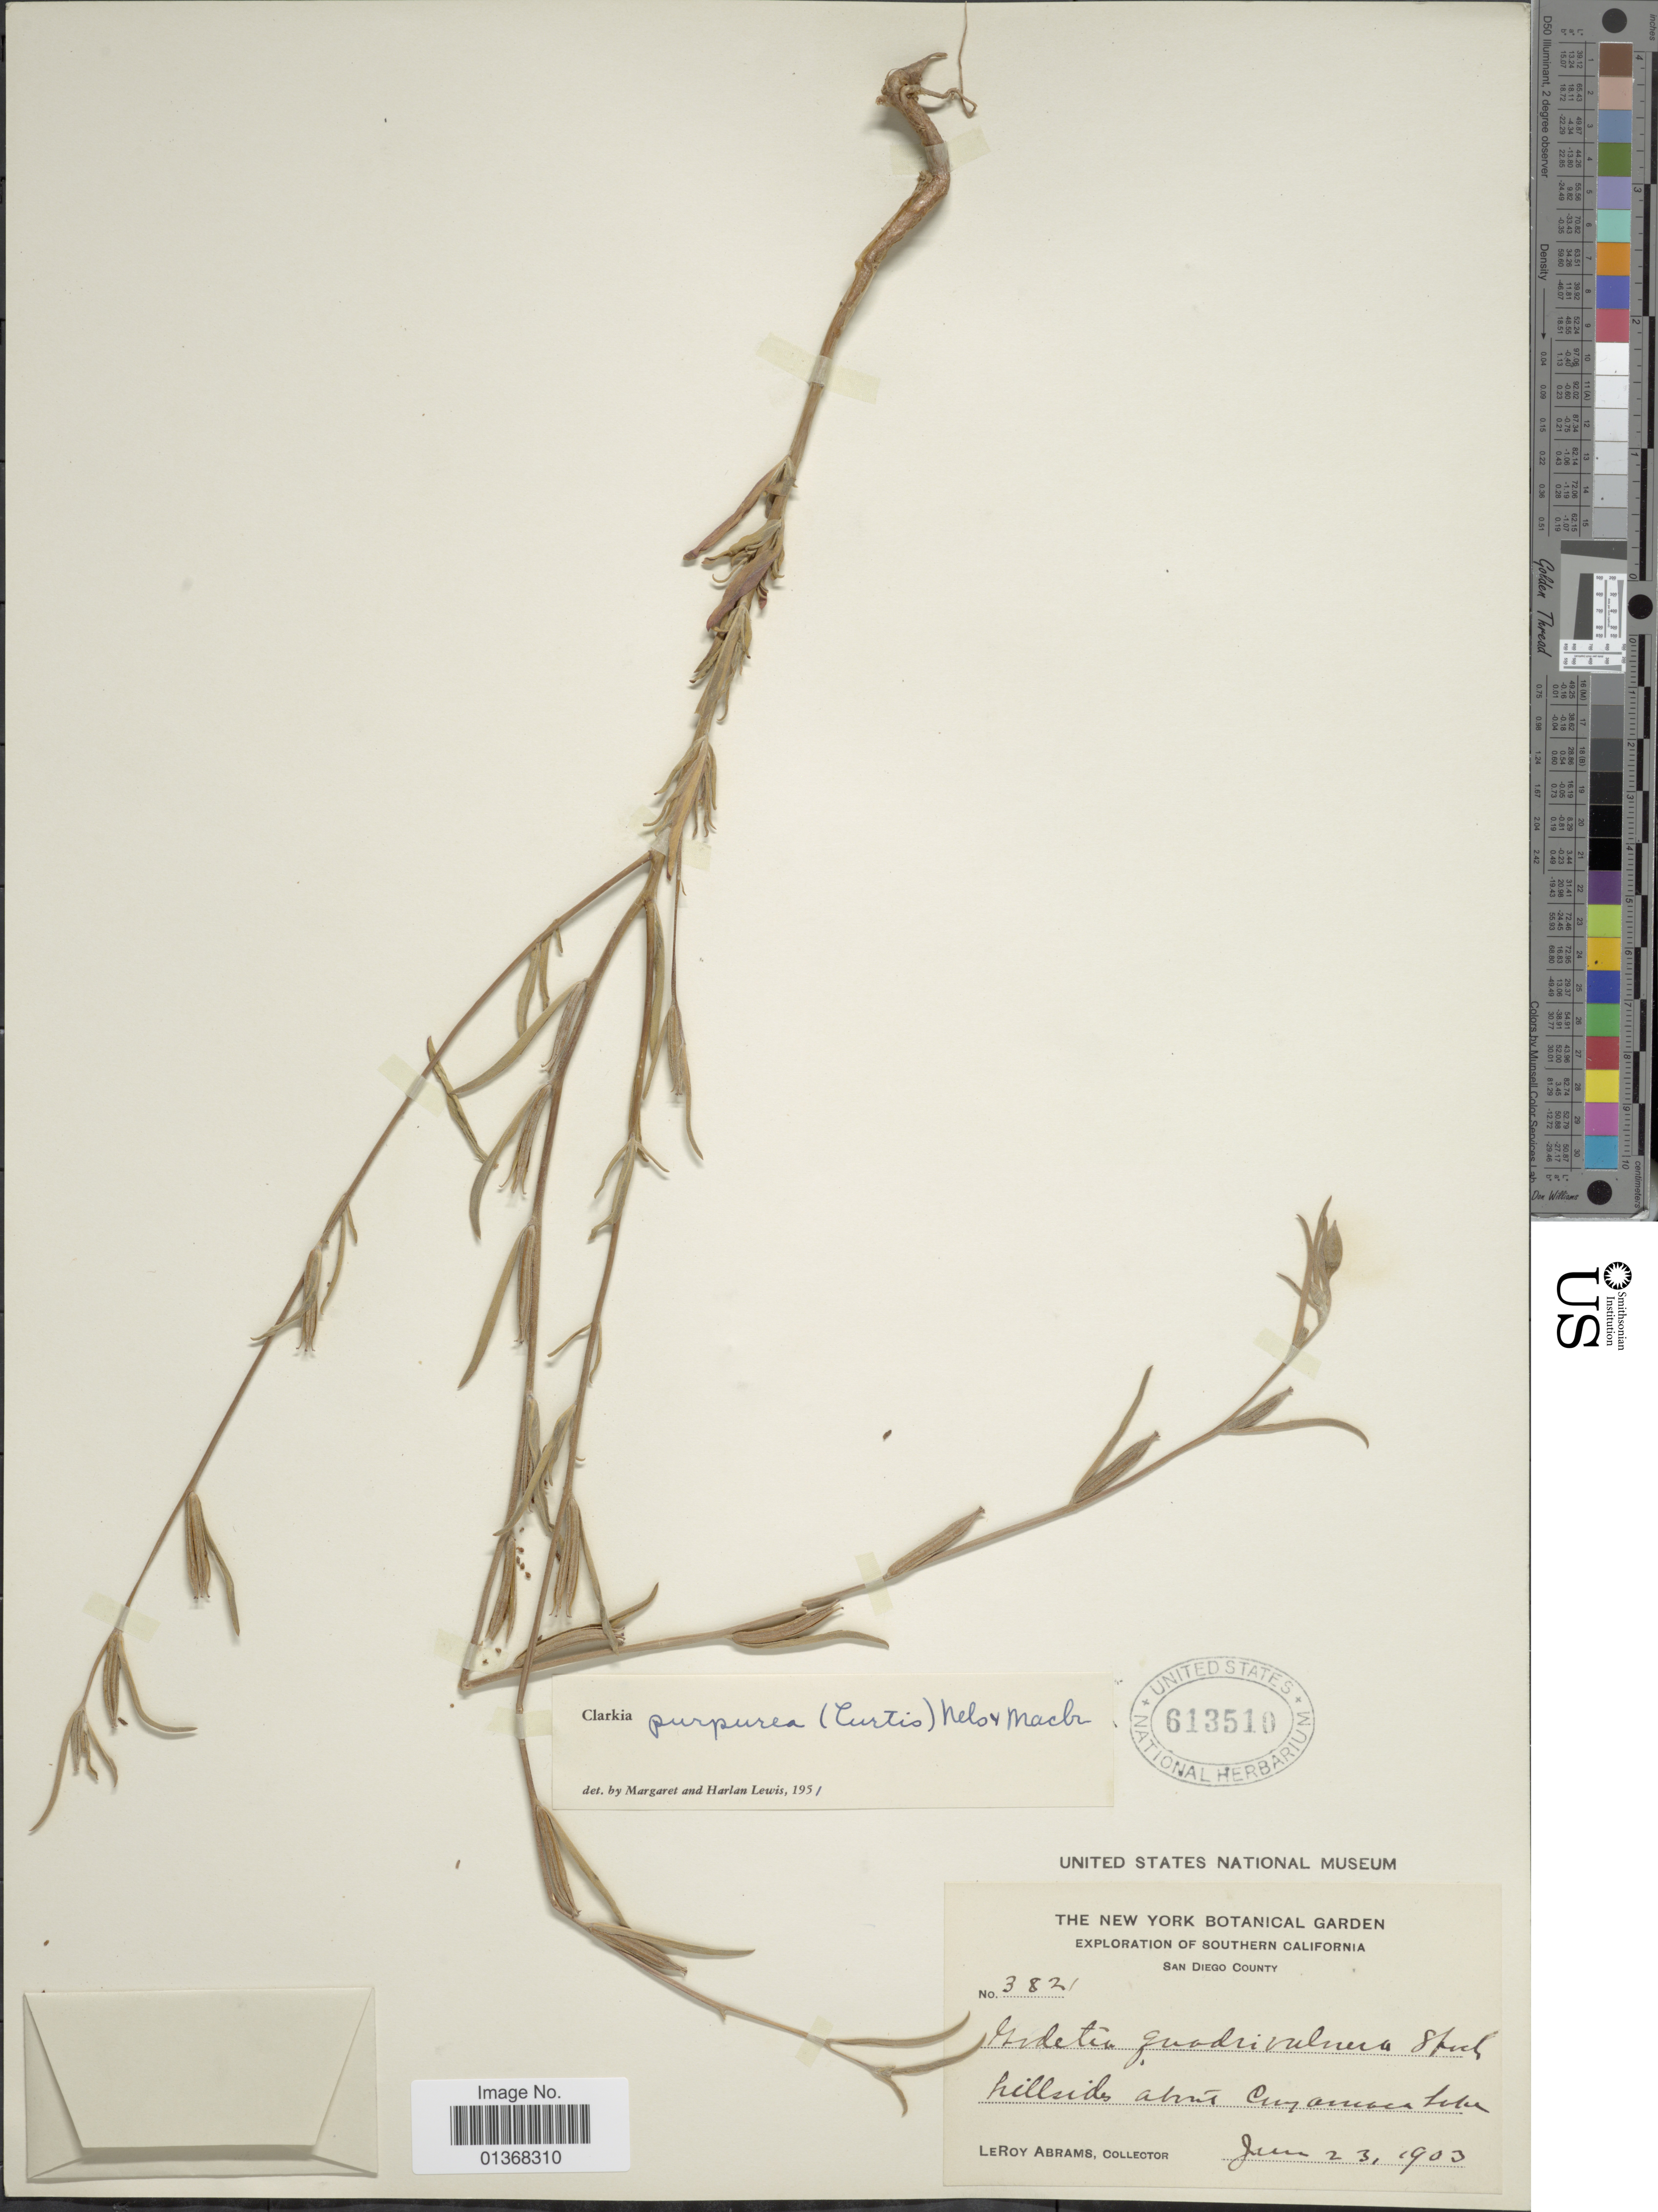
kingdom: Plantae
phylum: Tracheophyta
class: Magnoliopsida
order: Myrtales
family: Onagraceae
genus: Clarkia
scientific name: Clarkia purpurea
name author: (Curtis) A. Nelson & J.F. Macbr.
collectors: L. Abrams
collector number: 3821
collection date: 1903-06-23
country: United States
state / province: California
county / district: San Diego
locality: Southern California, San Diego County, hillsides about Cuyamaca Lake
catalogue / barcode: US 613510